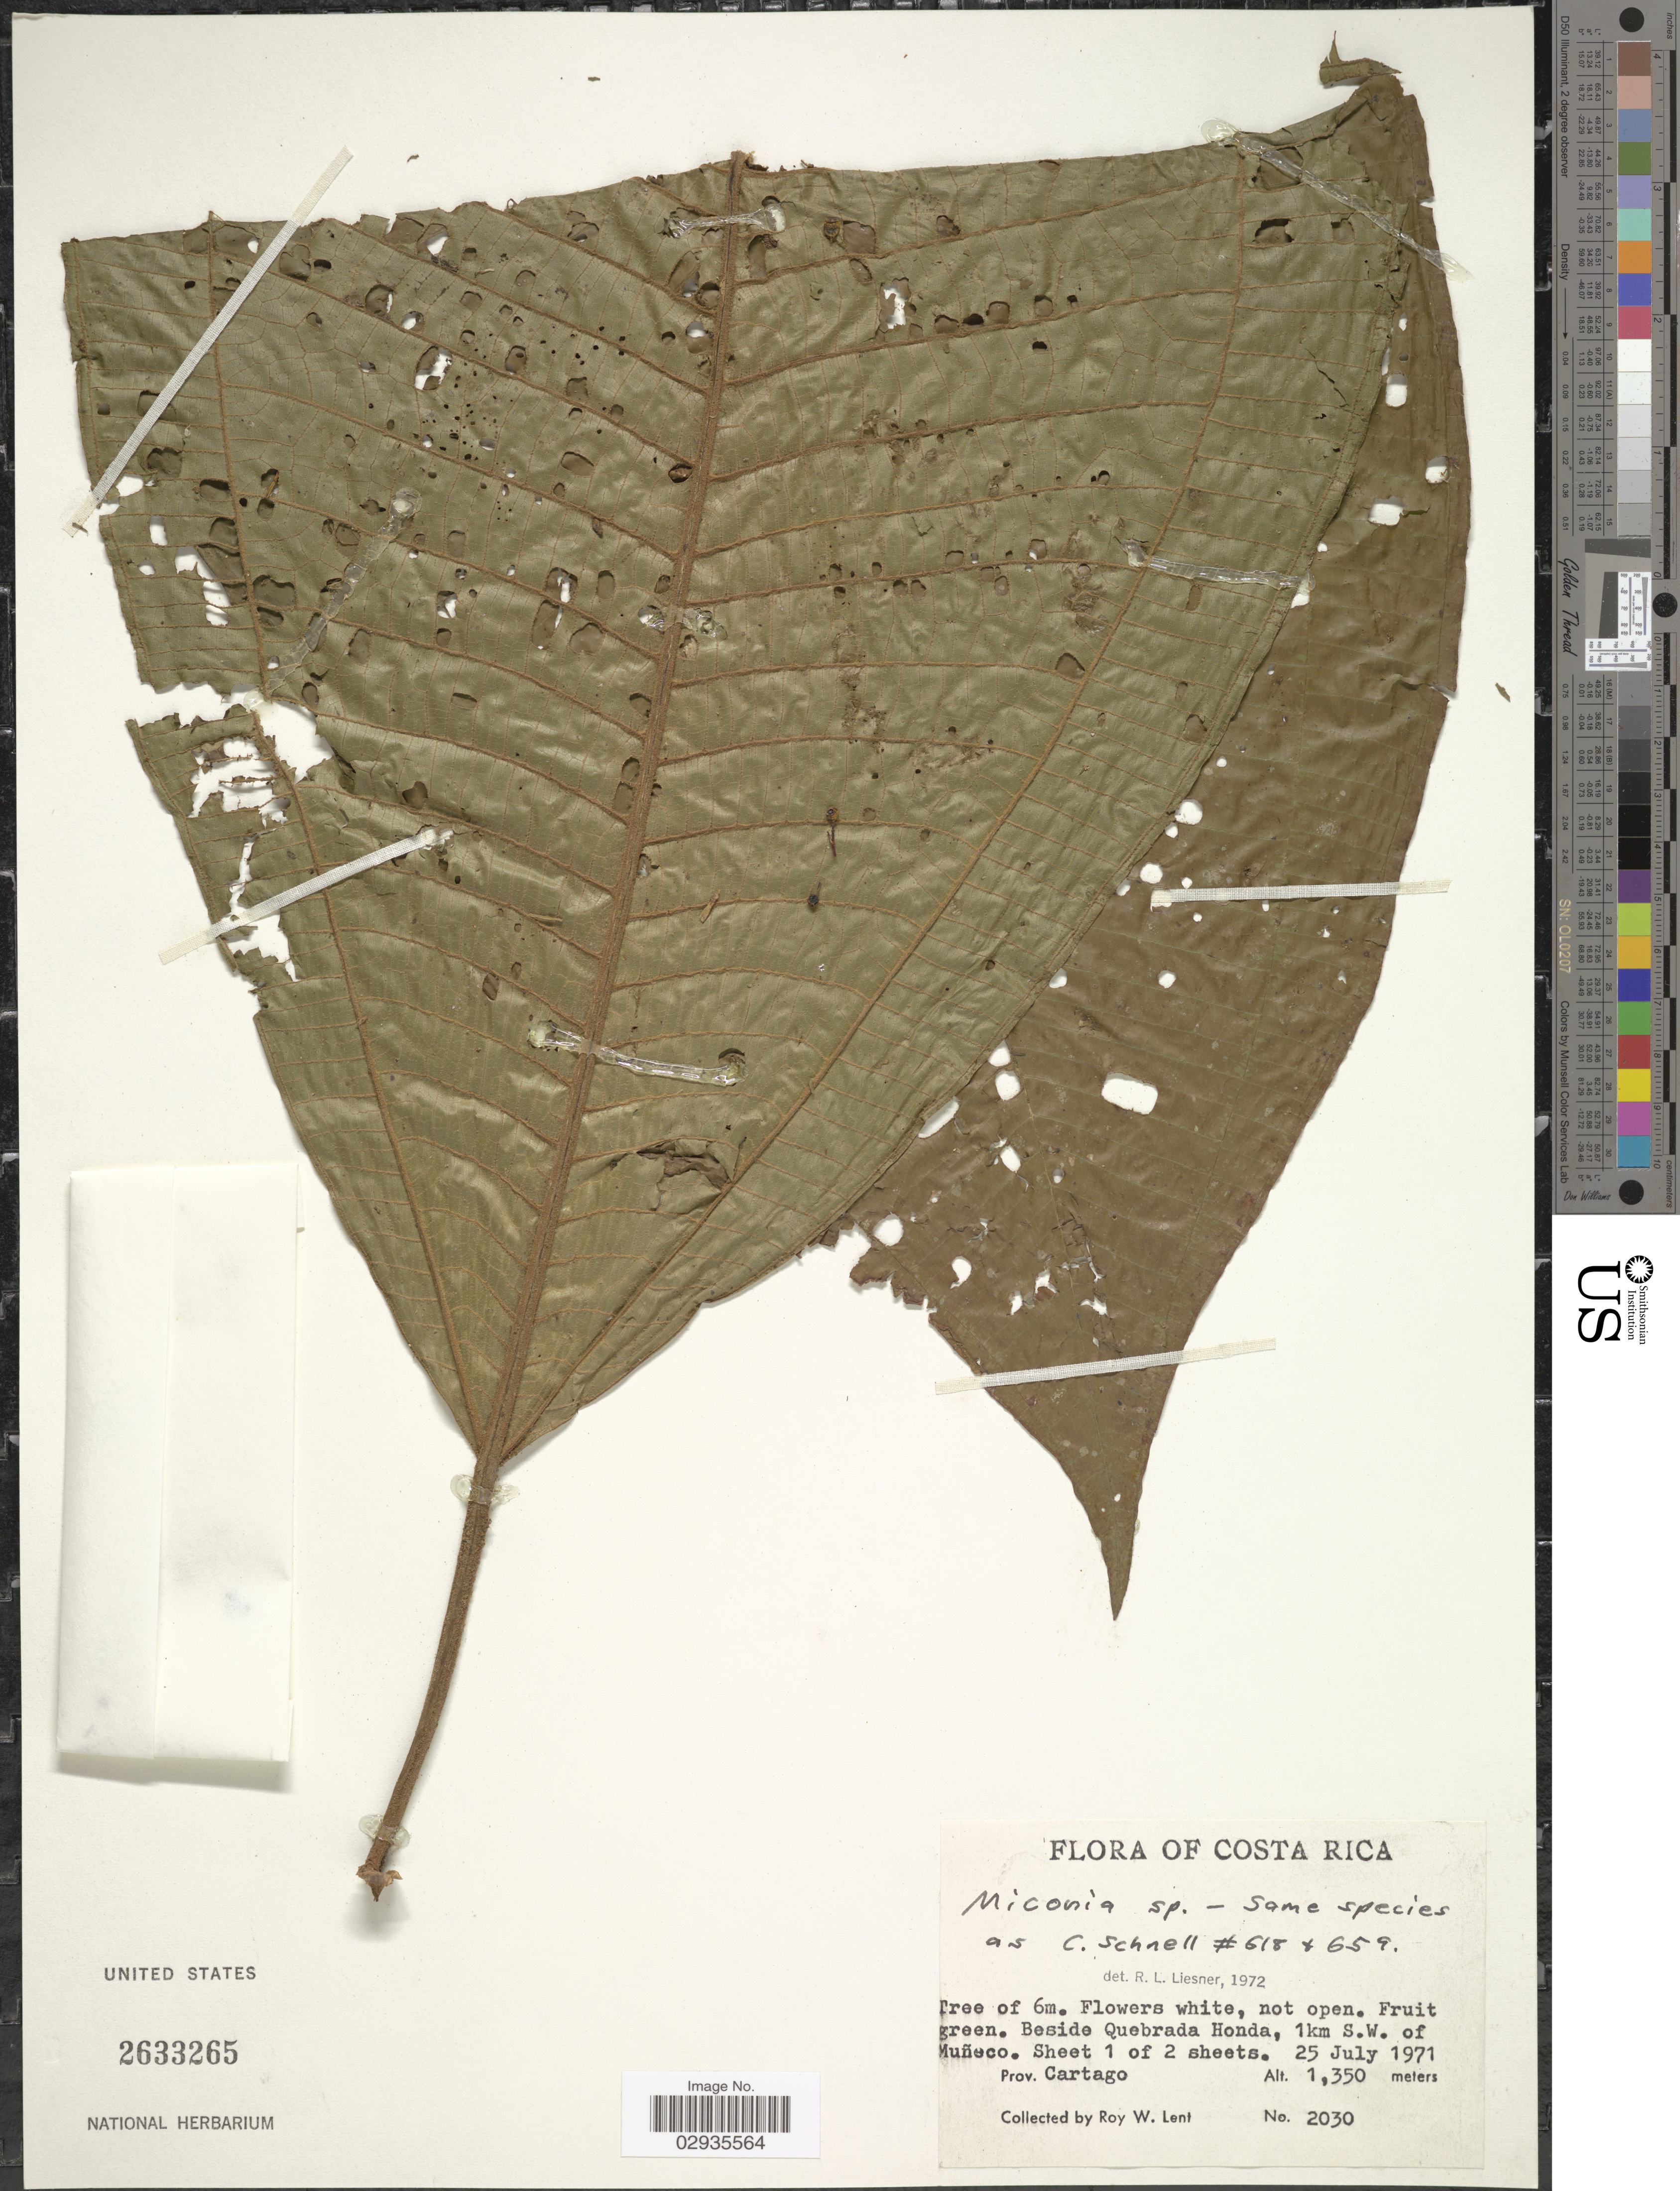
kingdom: Plantae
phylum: Tracheophyta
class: Magnoliopsida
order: Myrtales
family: Melastomataceae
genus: Miconia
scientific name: Miconia sp.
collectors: R. W. Lent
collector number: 2030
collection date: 1971-07-25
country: Costa Rica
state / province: Cartago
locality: Beside Quebrada Honda, 1km S.W. of Muñeco.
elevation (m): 1350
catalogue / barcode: US 2633265